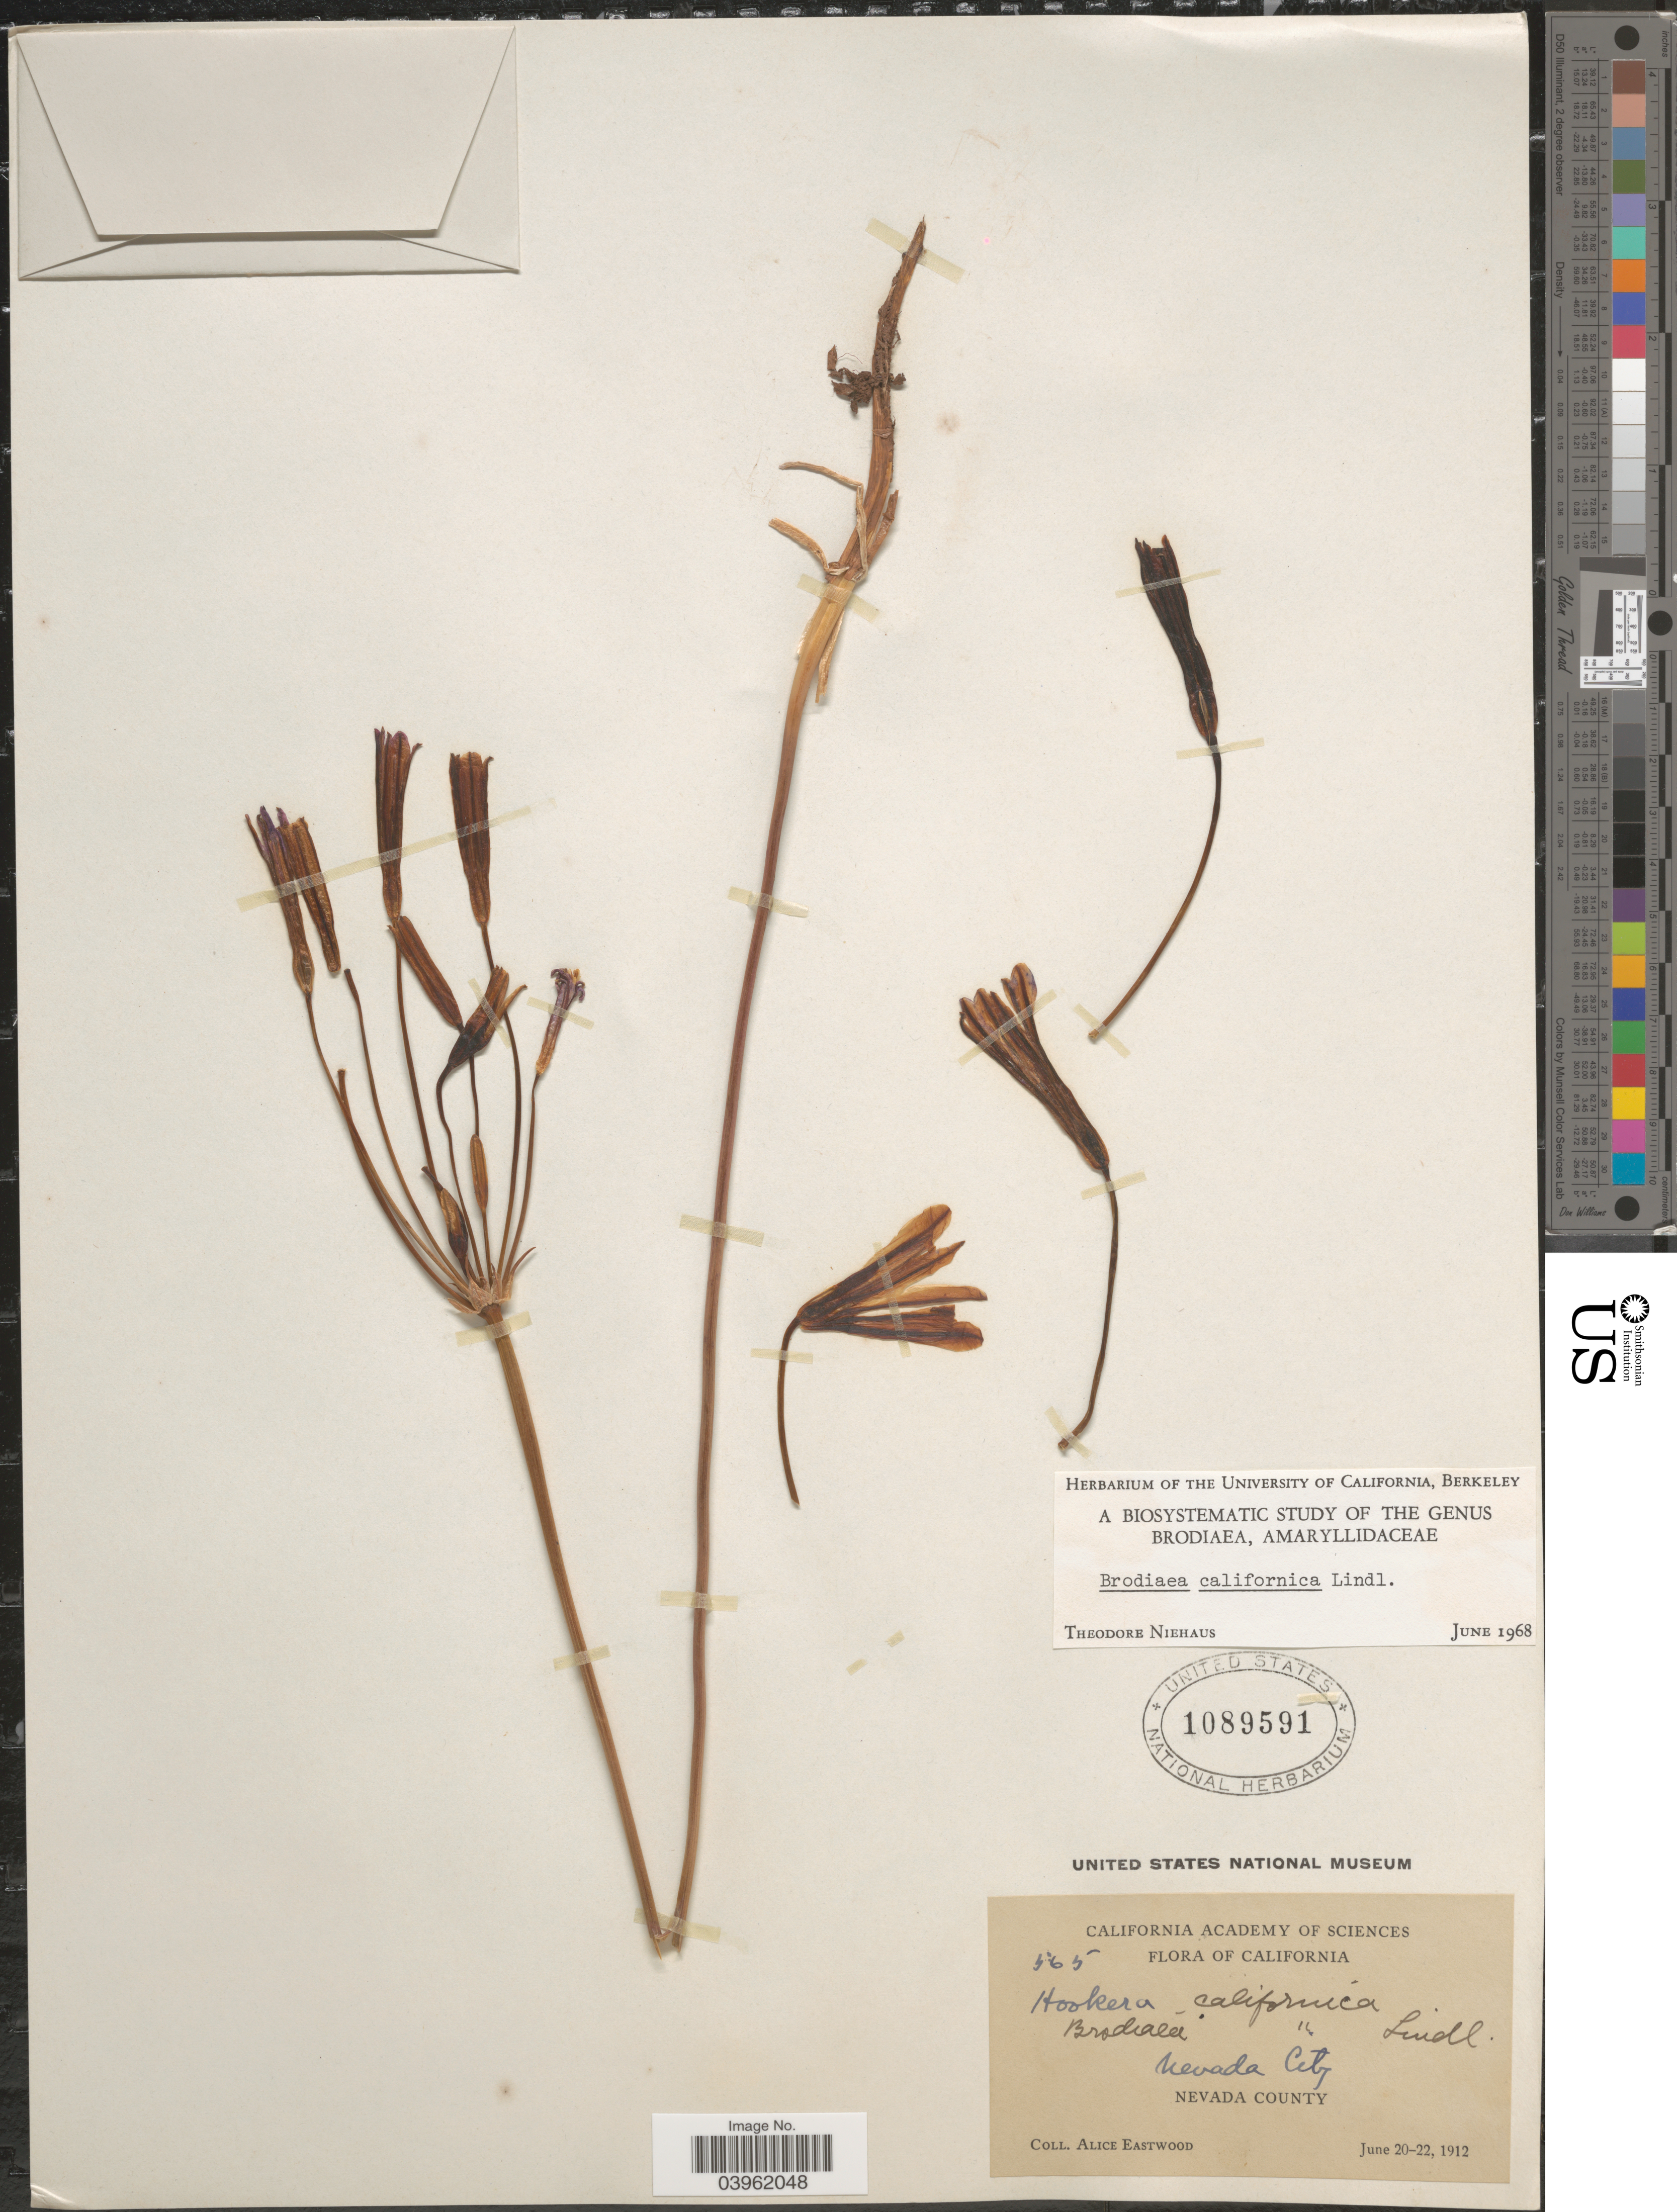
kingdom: Plantae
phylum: Tracheophyta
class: Liliopsida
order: Asparagales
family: Asparagaceae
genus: Brodiaea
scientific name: Brodiaea californica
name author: Lindl. ex Lem.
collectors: A. Eastwood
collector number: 565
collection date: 1912-06-20/1912-06-22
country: United States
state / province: California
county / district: Nevada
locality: Nevada City. Nevada County.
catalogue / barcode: US 1089591